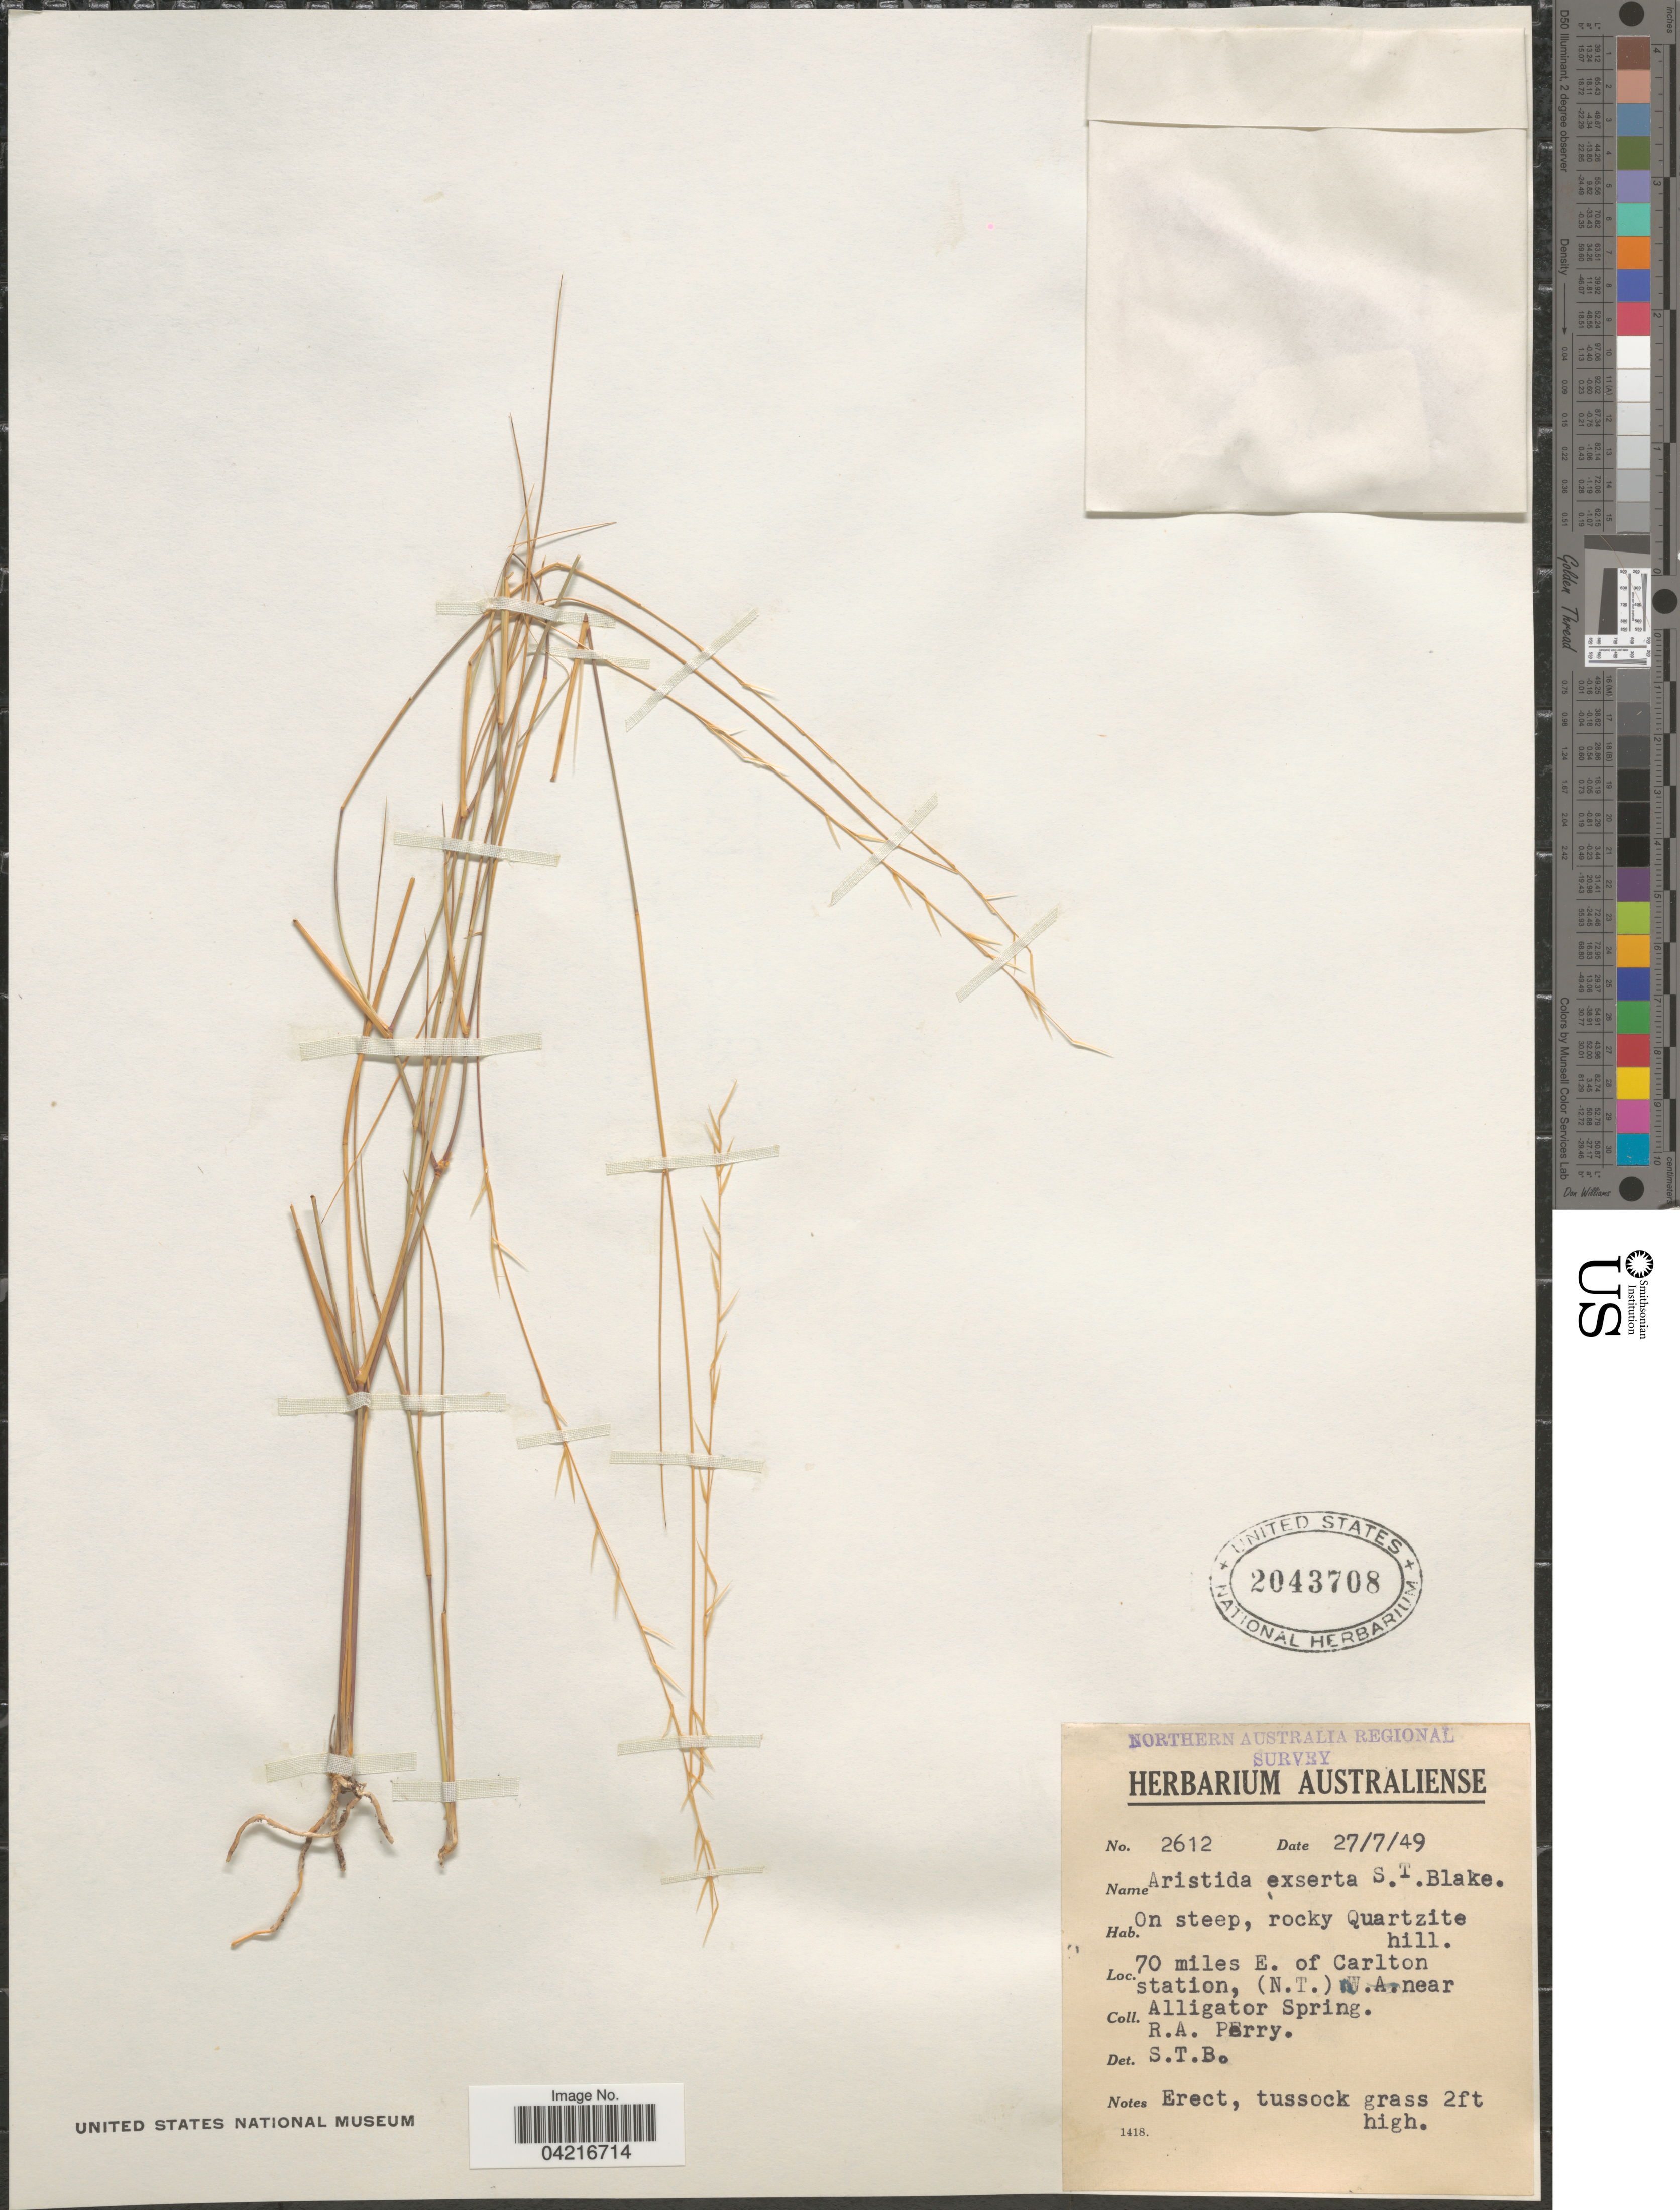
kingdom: Plantae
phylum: Tracheophyta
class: Liliopsida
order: Poales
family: Poaceae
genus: Aristida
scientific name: Aristida exserta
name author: S.T. Blake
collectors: Perry, R. A.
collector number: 2612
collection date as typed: Transcribed d/m/y: 27/7/49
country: Australia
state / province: Western Australia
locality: Northern Australia Regional Survey. On steep, rocky Quartzite hill. 70 miles E. of Carlton station, (N.T.) W.A. near Alligator Spring.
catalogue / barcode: US 2043708